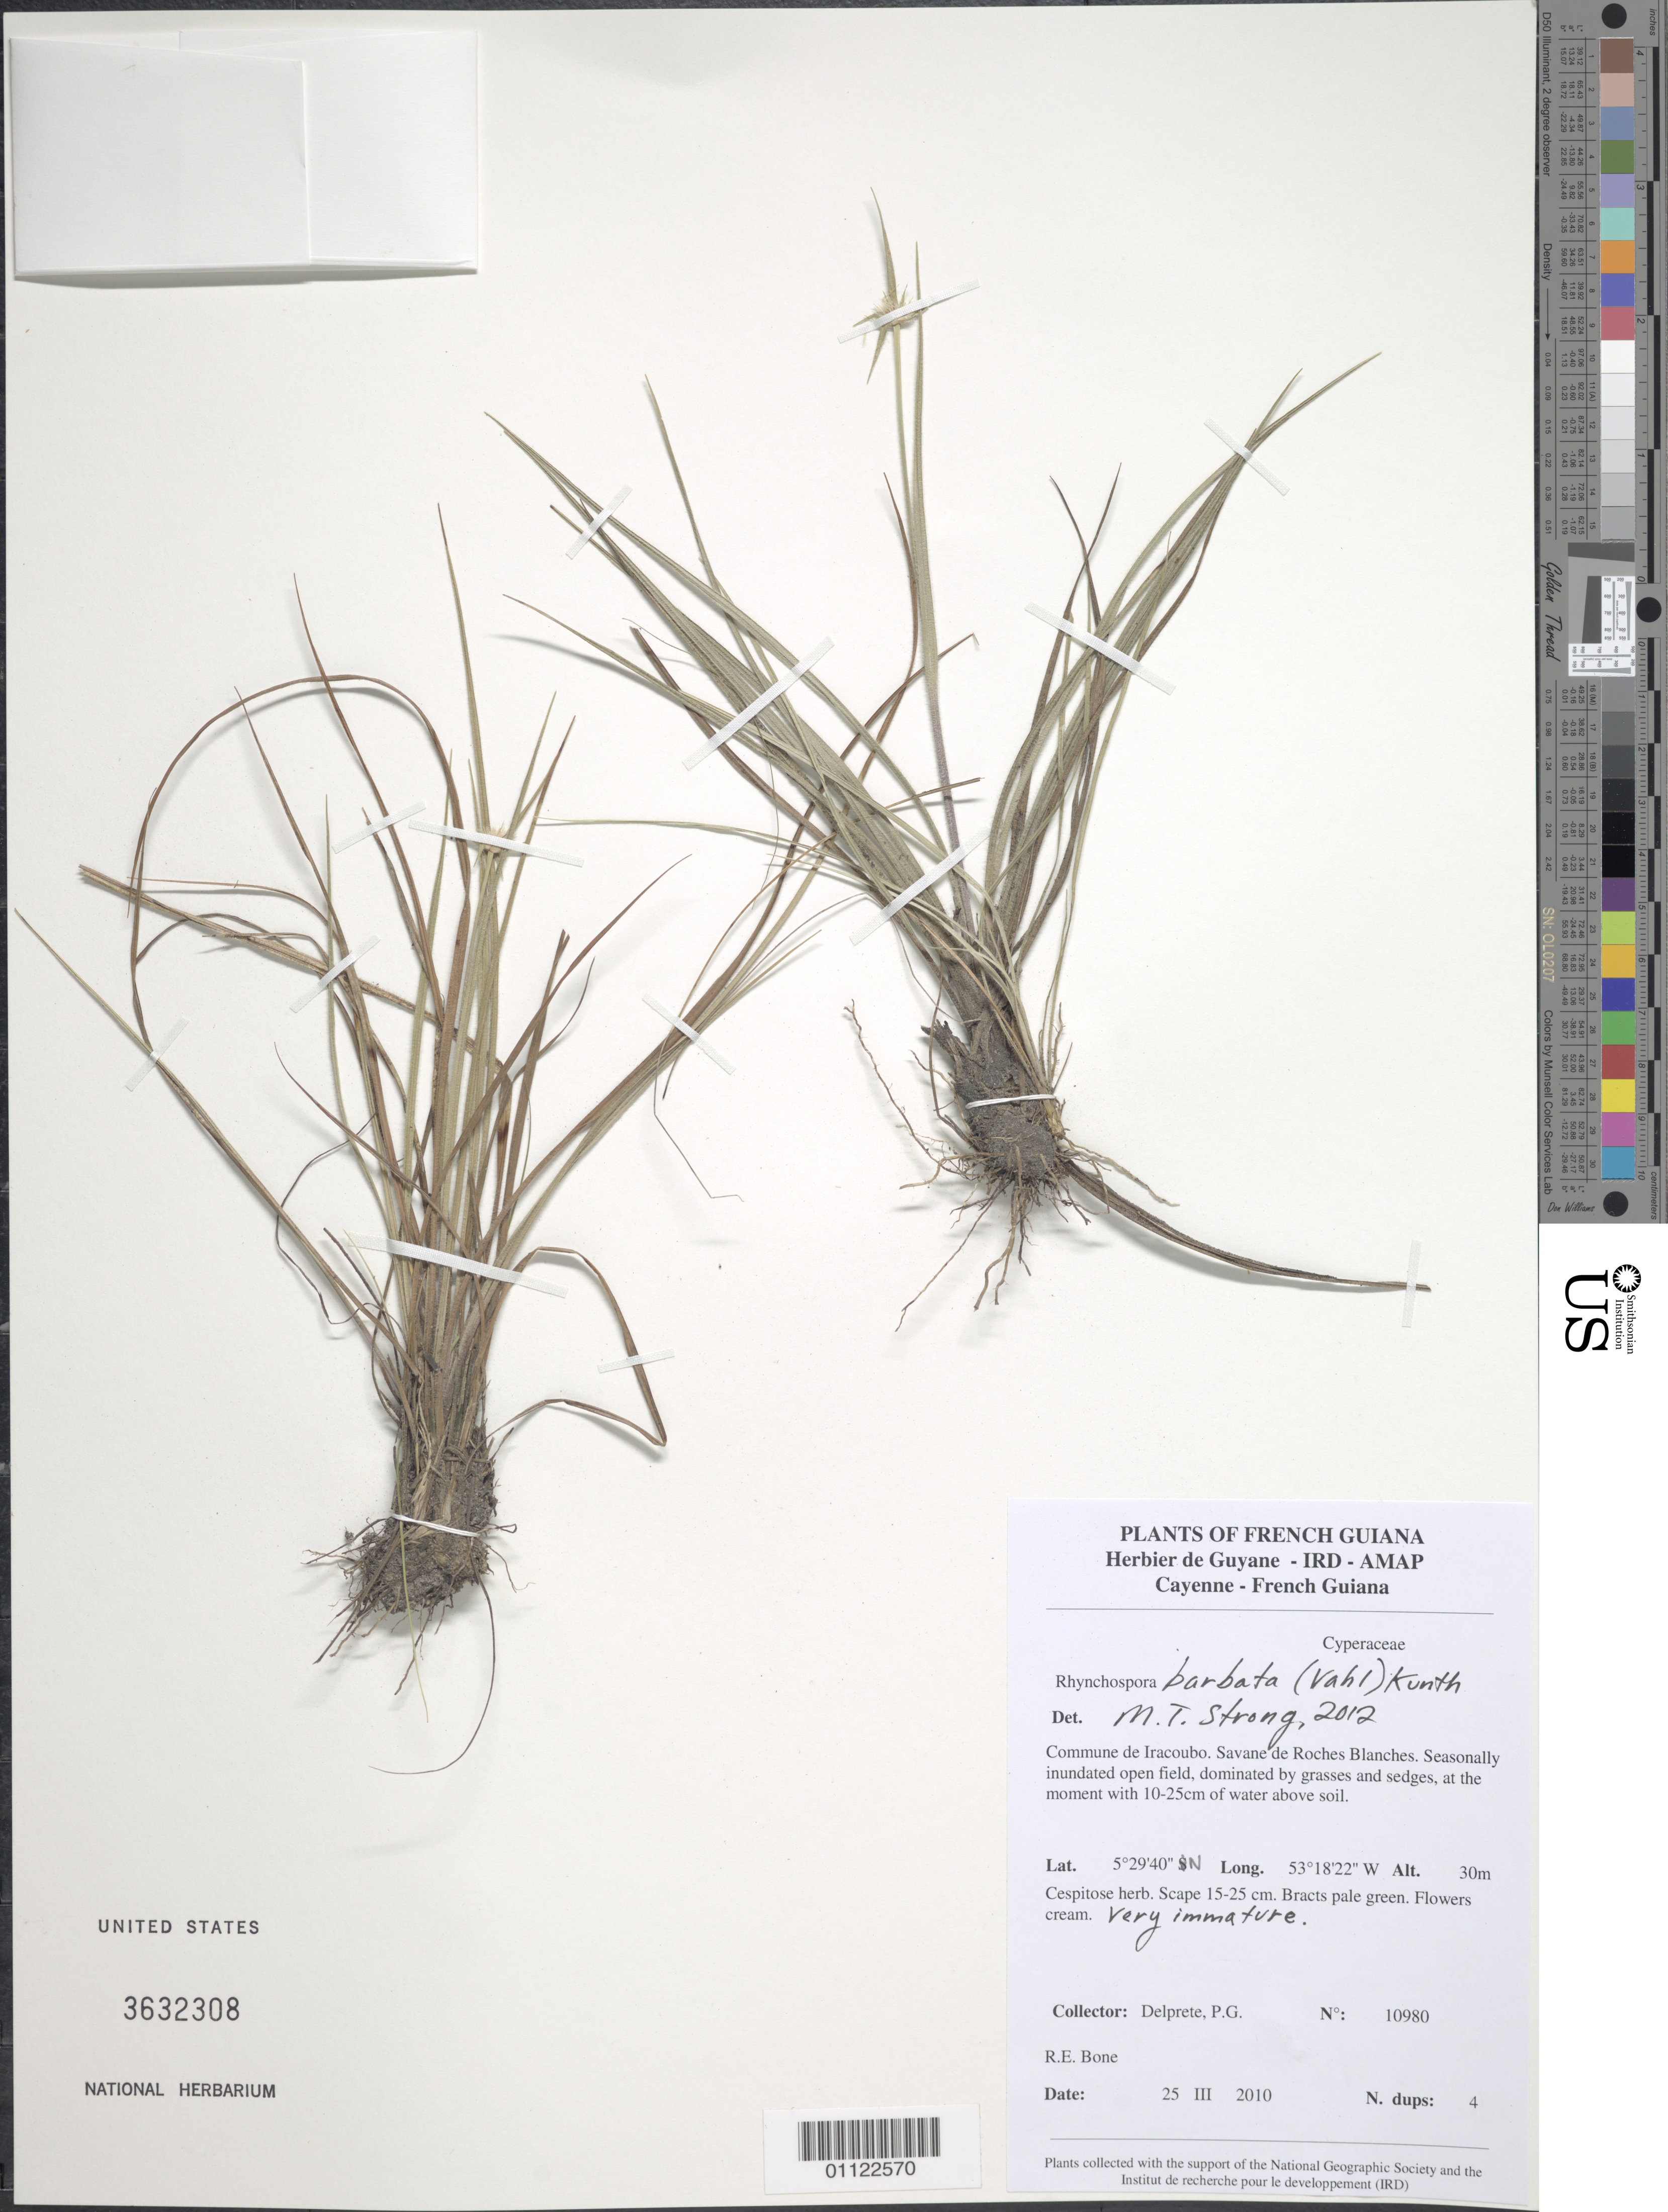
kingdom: Plantae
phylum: Tracheophyta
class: Liliopsida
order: Poales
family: Cyperaceae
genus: Rhynchospora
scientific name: Rhynchospora barbata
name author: (Vahl) Kunth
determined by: Alves, K.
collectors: P. G. Delprete & R. Bone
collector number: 10980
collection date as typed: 25-Mar-10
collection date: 1910-03-25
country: French Guiana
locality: Commune de Iracoubo. Savane de Roches Blanches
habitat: Seasonally inundated open field, dominatd by grasses and sedges, at the moment with 10-25cm of water above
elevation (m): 30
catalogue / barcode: US 3632308